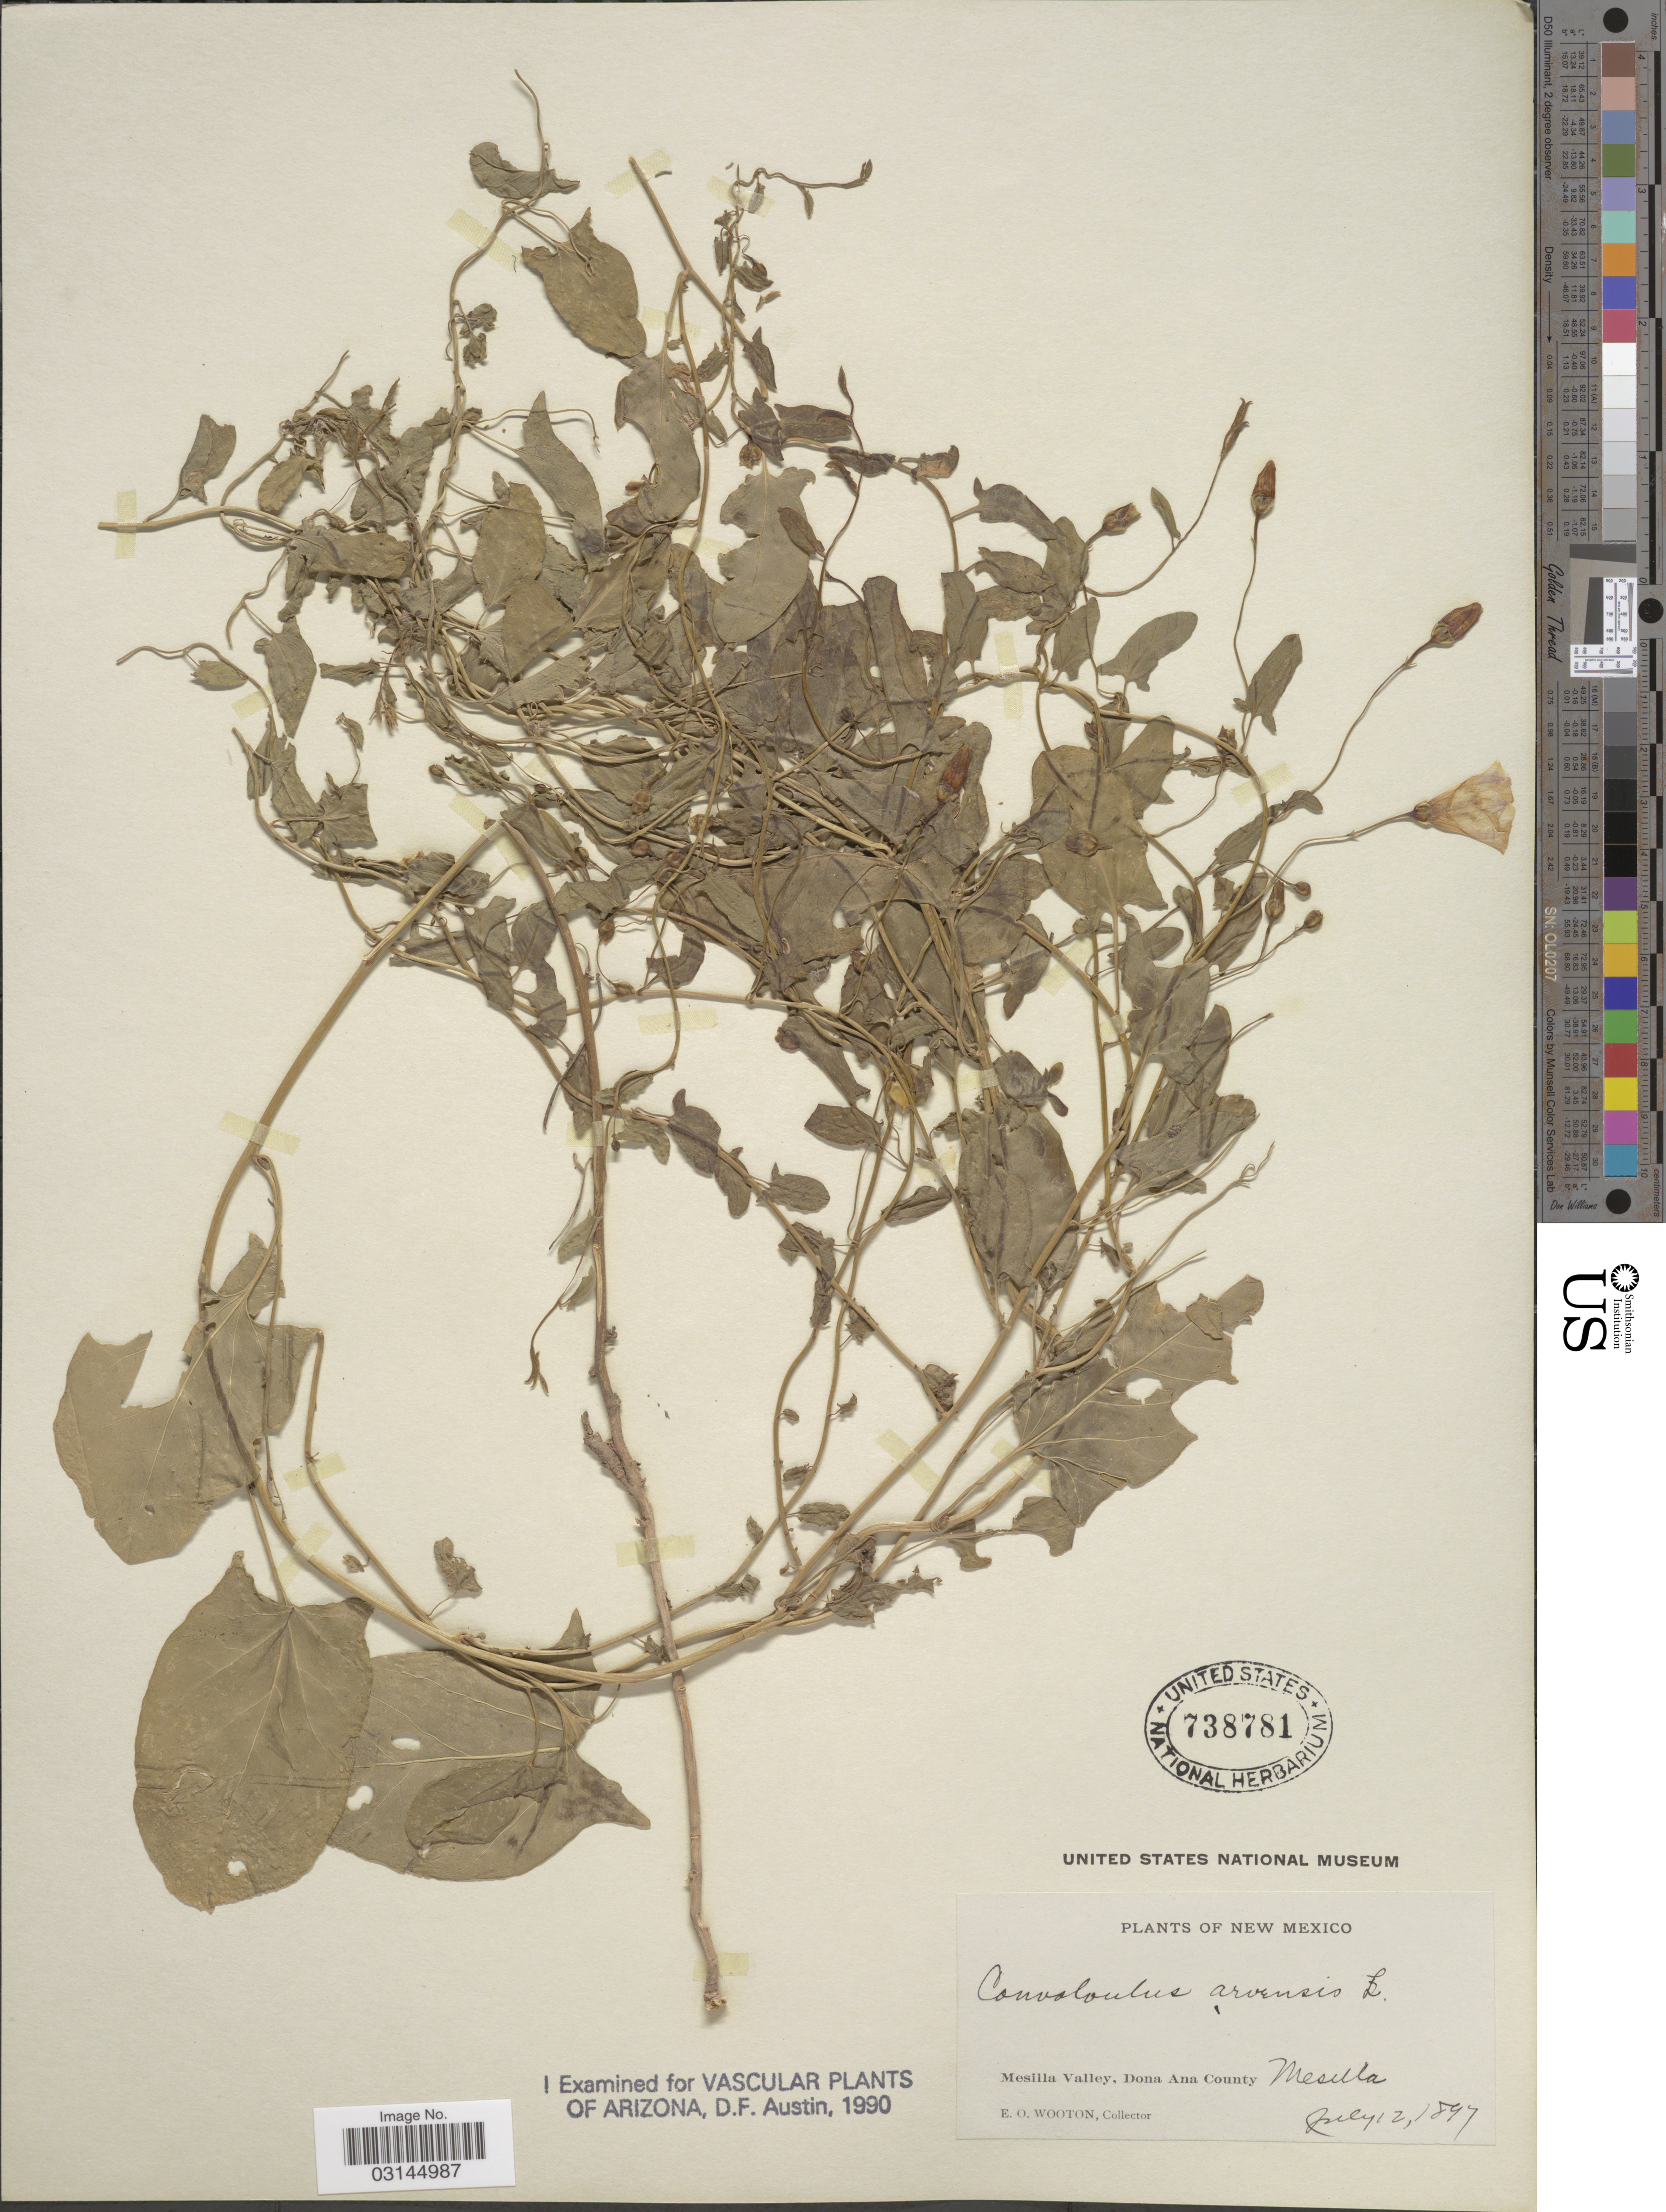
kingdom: Plantae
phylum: Tracheophyta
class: Magnoliopsida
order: Solanales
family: Convolvulaceae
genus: Convolvulus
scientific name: Convolvulus arvensis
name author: L.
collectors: E. O. Wooton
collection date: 1897-07-12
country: United States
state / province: New Mexico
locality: Mesilla Valley, Dona Ana County. Mesilla.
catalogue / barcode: US 738781